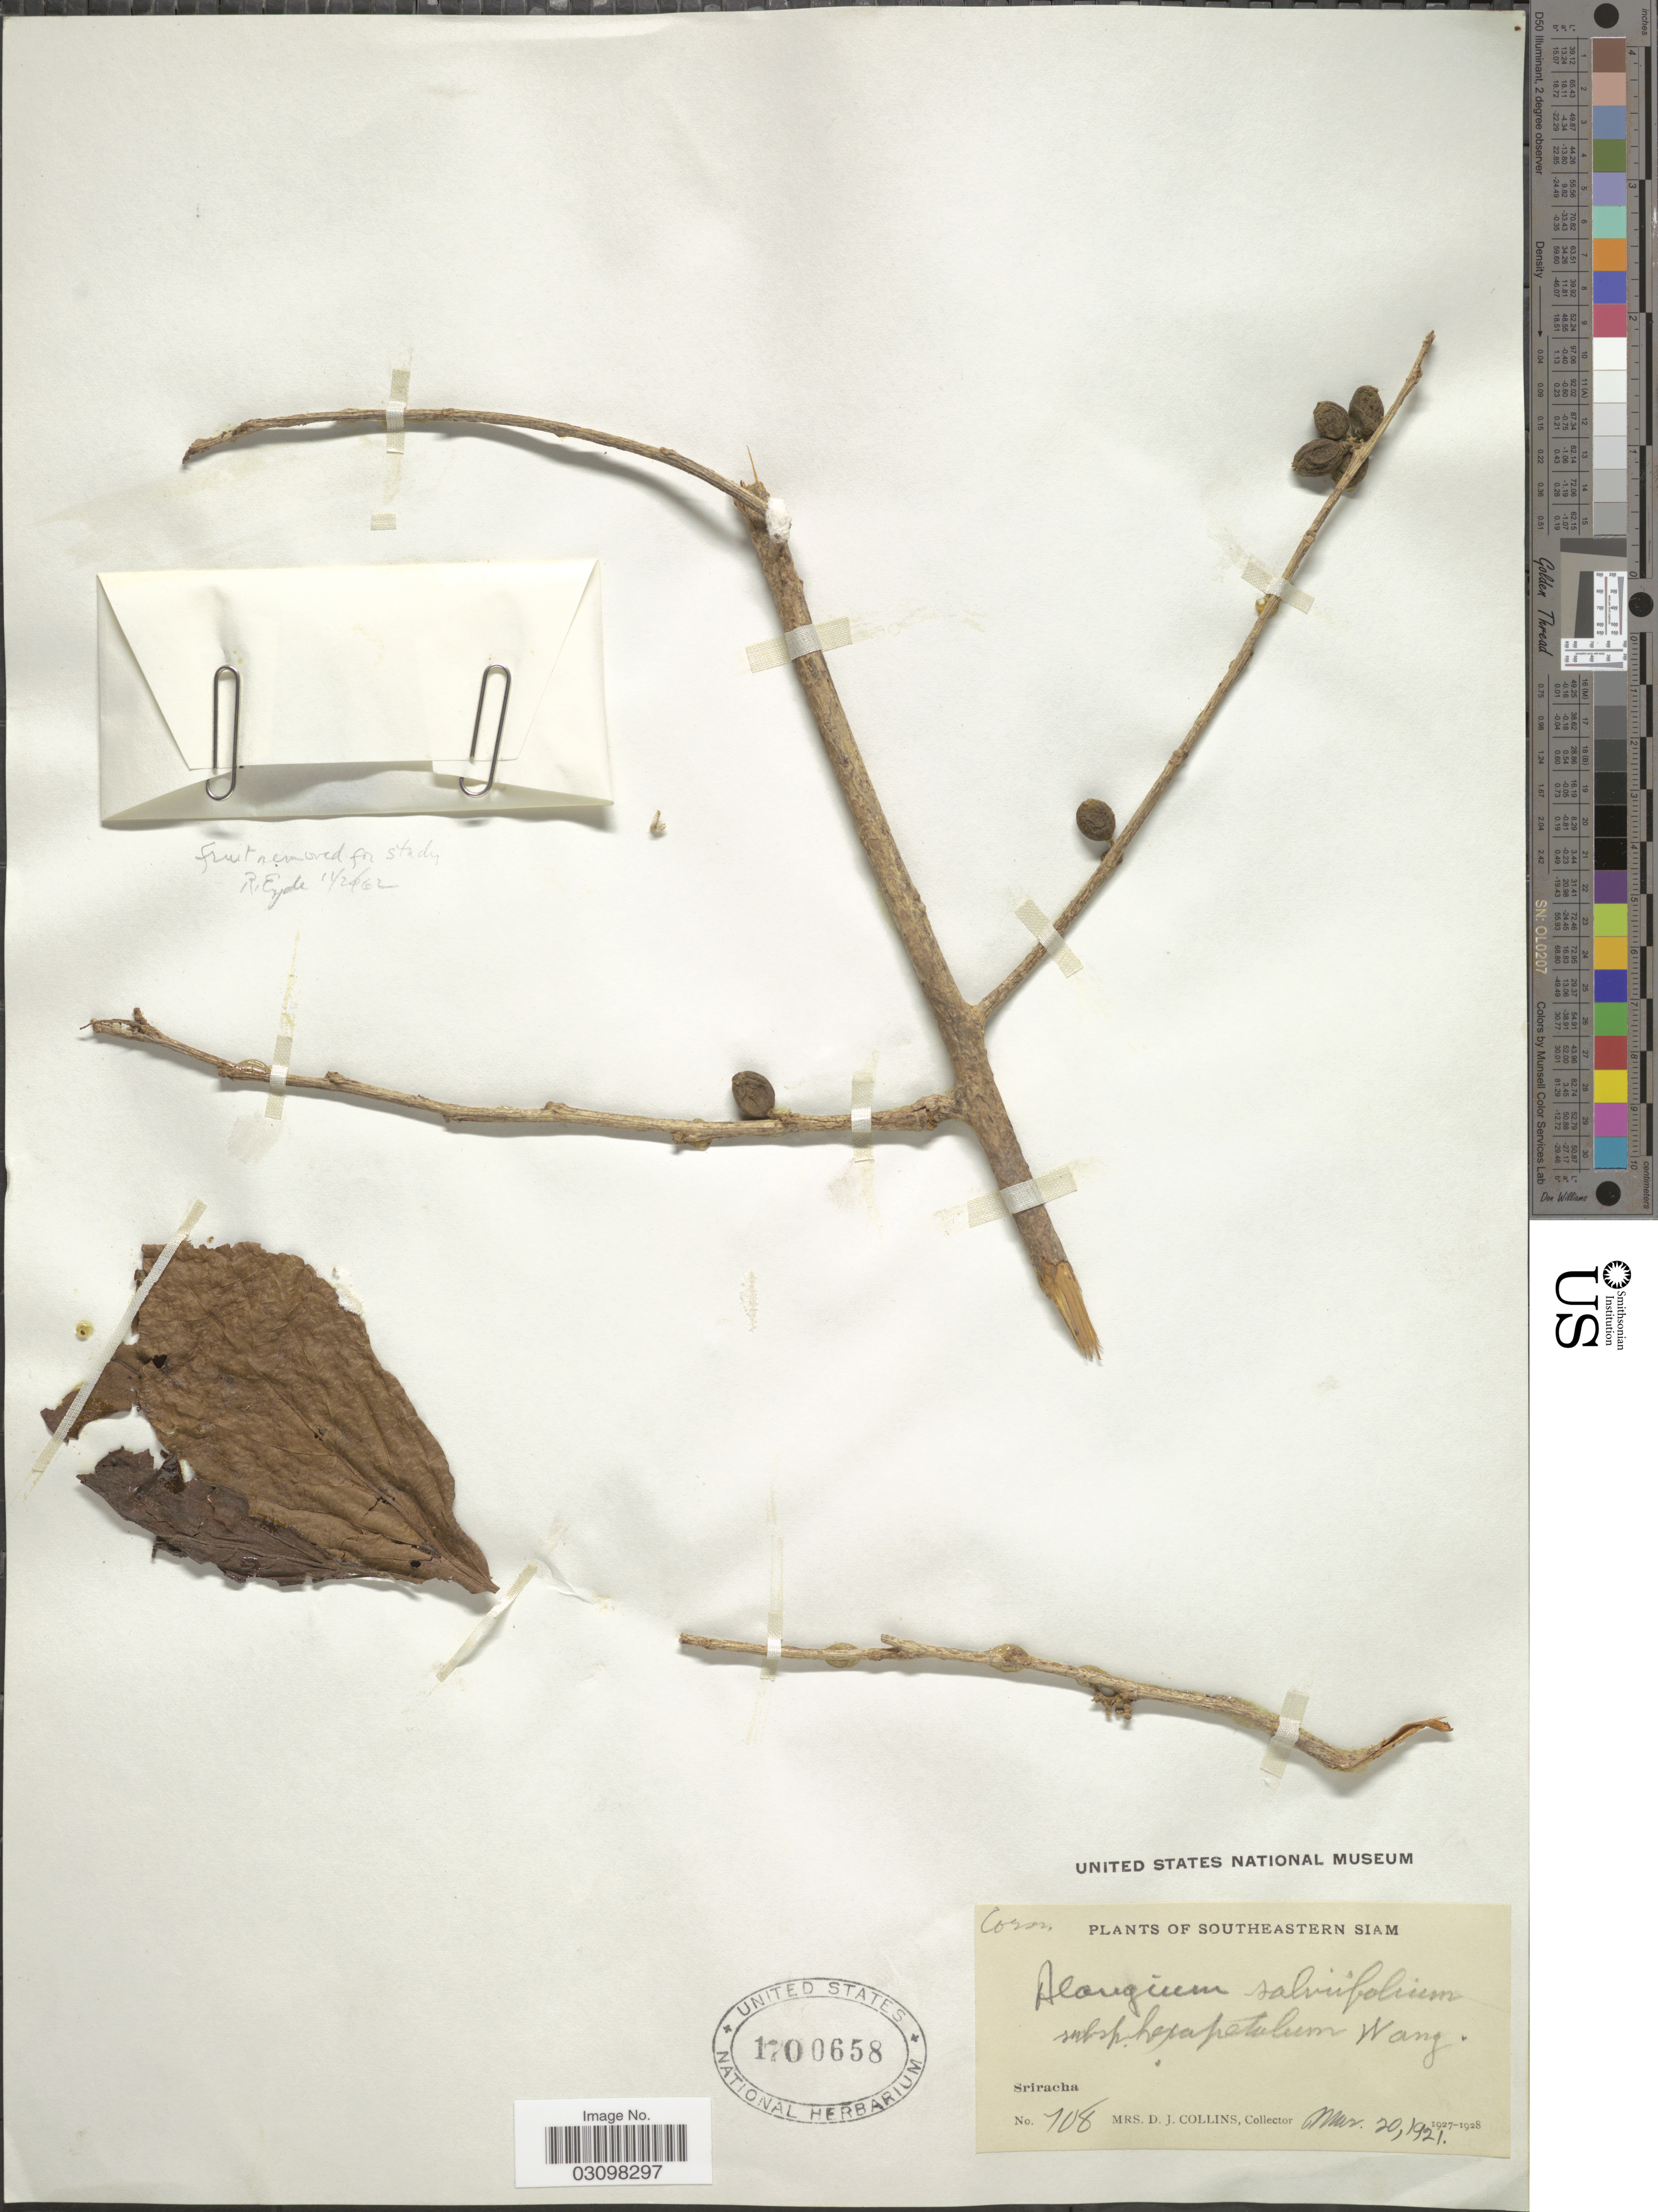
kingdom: Plantae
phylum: Tracheophyta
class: Magnoliopsida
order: Cornales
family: Cornaceae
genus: Alangium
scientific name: Alangium salviifolium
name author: (L. f.) Wangerin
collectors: Mrs. D. J. Collins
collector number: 708*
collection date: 1921-03-20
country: Thailand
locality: Southeastern Siam. Sriracha.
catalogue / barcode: US 1700658